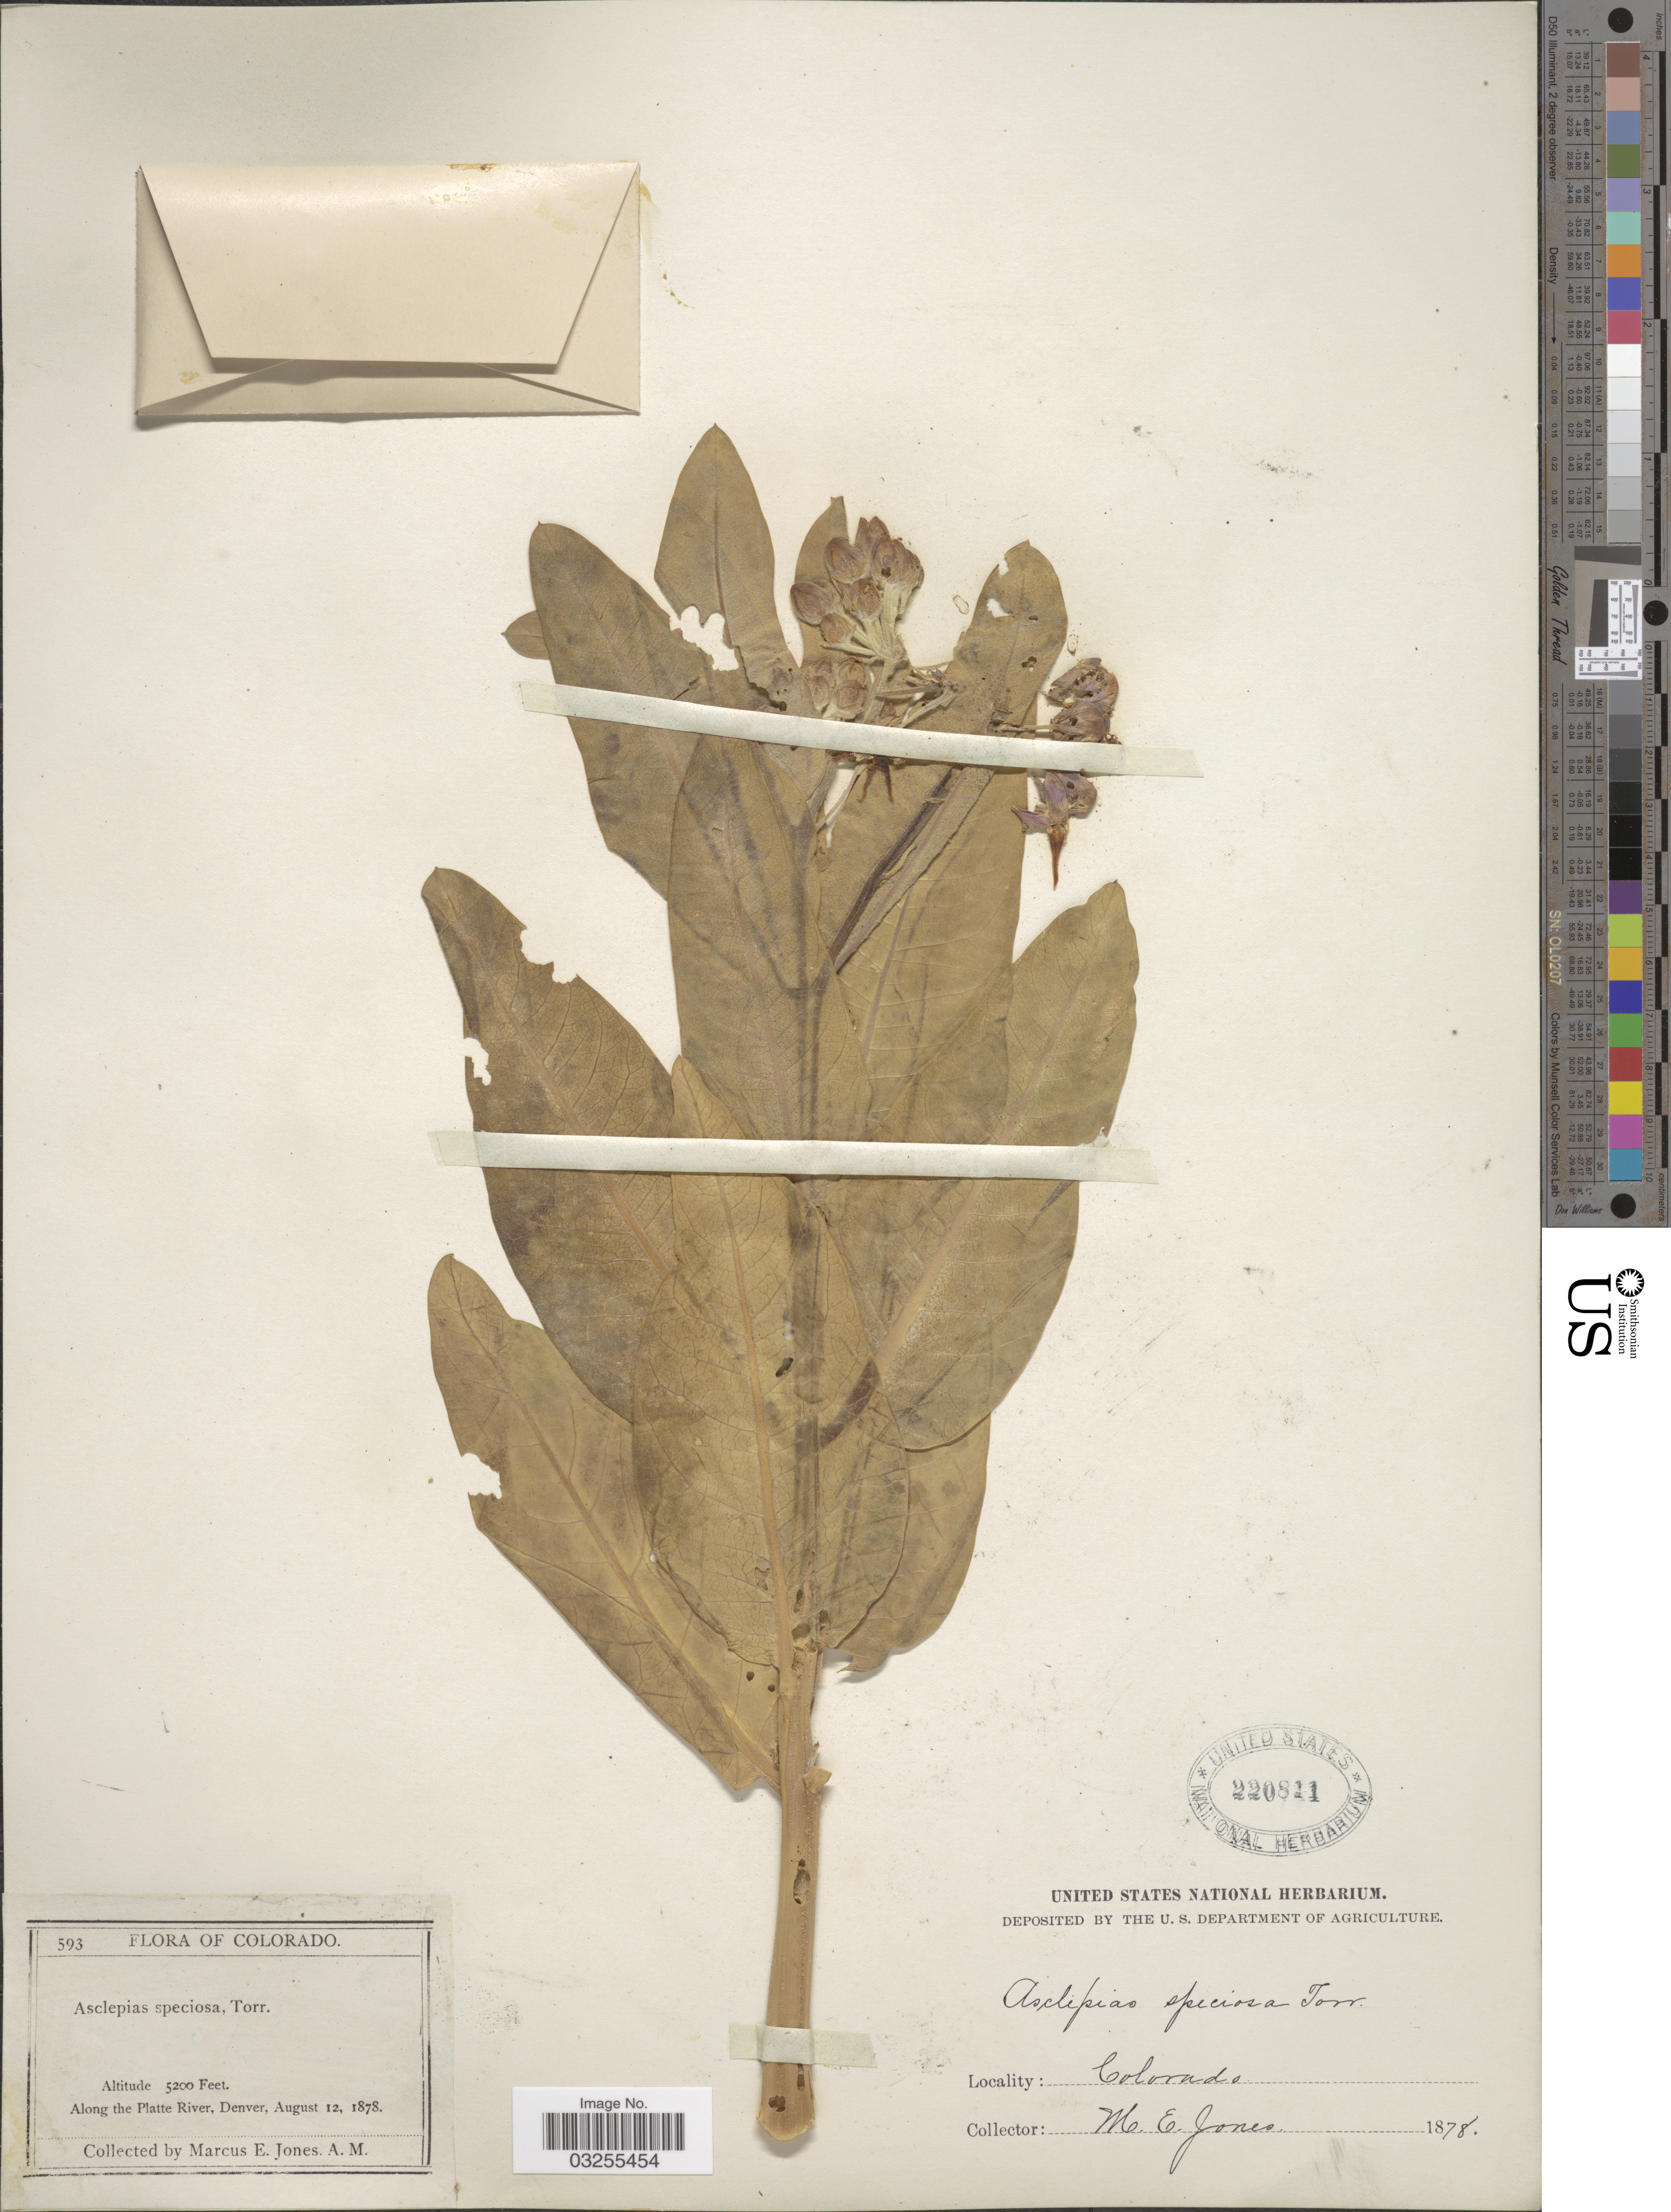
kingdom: Plantae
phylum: Tracheophyta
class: Magnoliopsida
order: Gentianales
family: Apocynaceae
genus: Asclepias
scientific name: Asclepias speciosa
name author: Torr.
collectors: M. E. Jones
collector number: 593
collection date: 1878-08-12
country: United States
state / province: Colorado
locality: Along the Platte River, Denver.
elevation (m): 1585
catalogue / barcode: US 220811